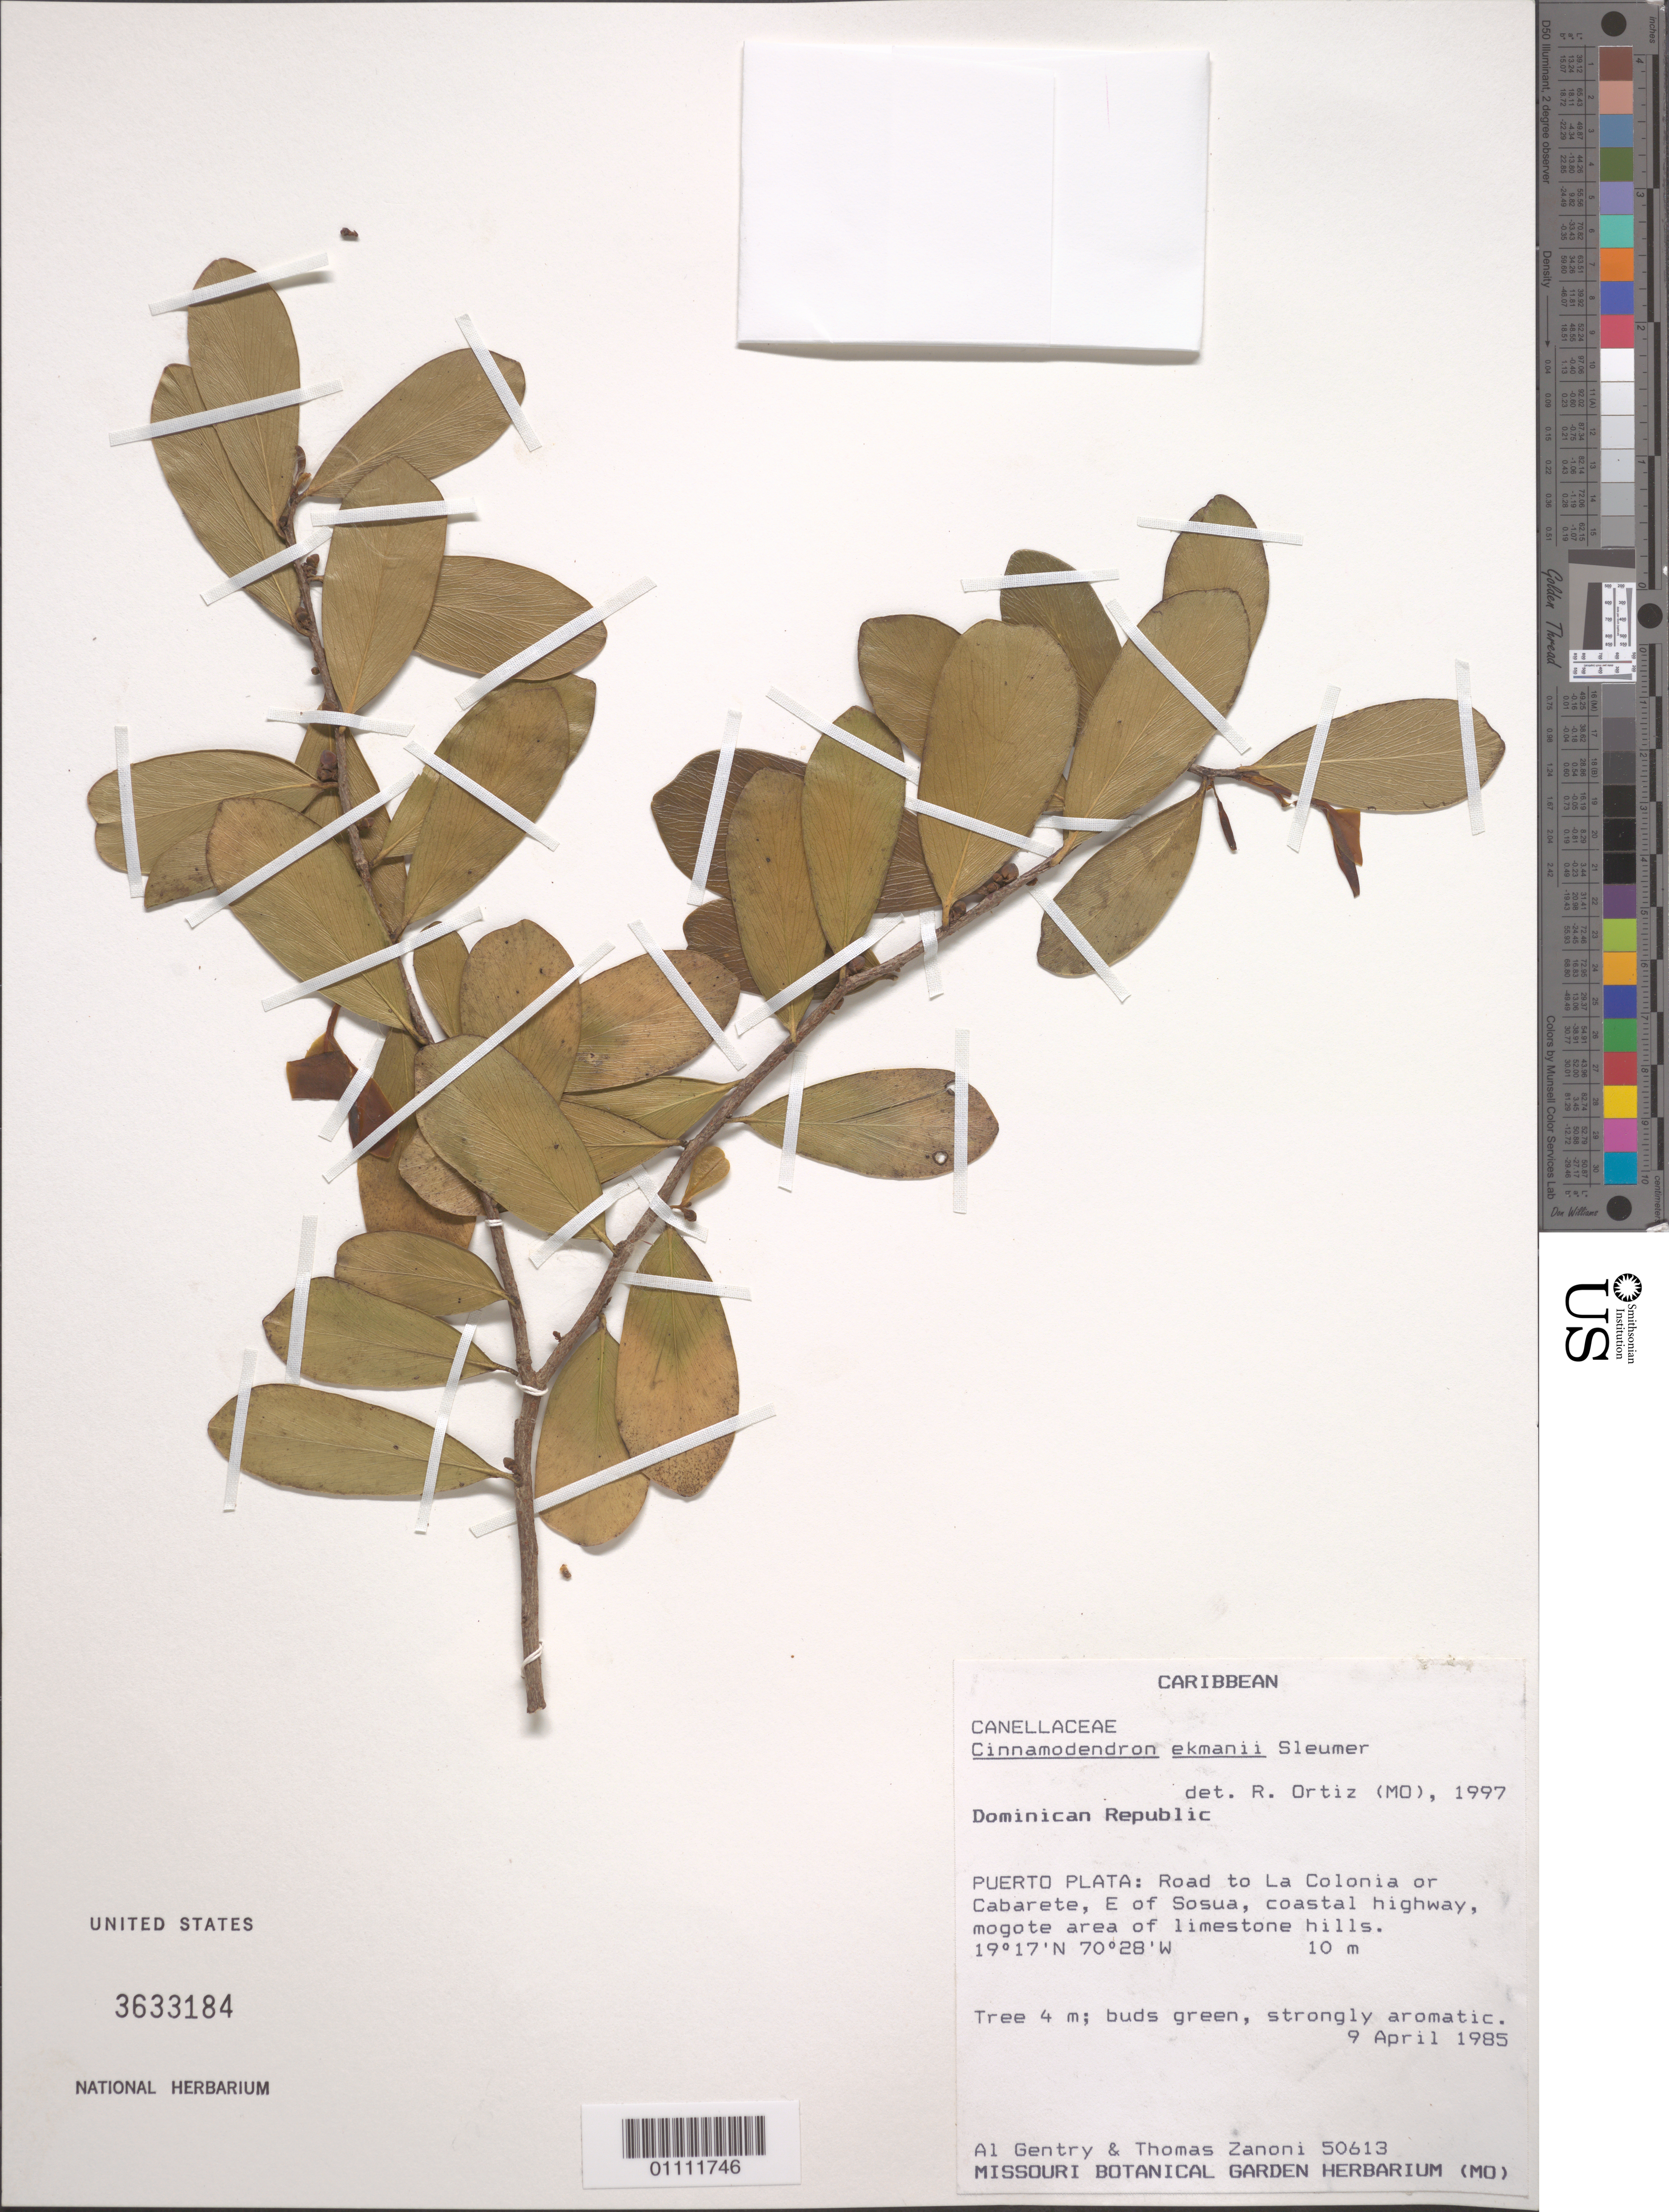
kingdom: Plantae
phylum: Tracheophyta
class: Magnoliopsida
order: Canellales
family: Canellaceae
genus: Cinnamodendron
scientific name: Cinnamodendron ekmanii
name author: Sleumer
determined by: Ortiz, R. C.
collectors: A. H. Gentry & T. A. Zanoni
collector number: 50613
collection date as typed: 09 Apr 1985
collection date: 1985-04-09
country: Dominican Republic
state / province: Puerto Plata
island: Hispaniola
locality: Road to Colonia or Cabarete, E of Sousa, coastal highway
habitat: Mogote area of limestone hills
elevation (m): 10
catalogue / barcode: US 3633184